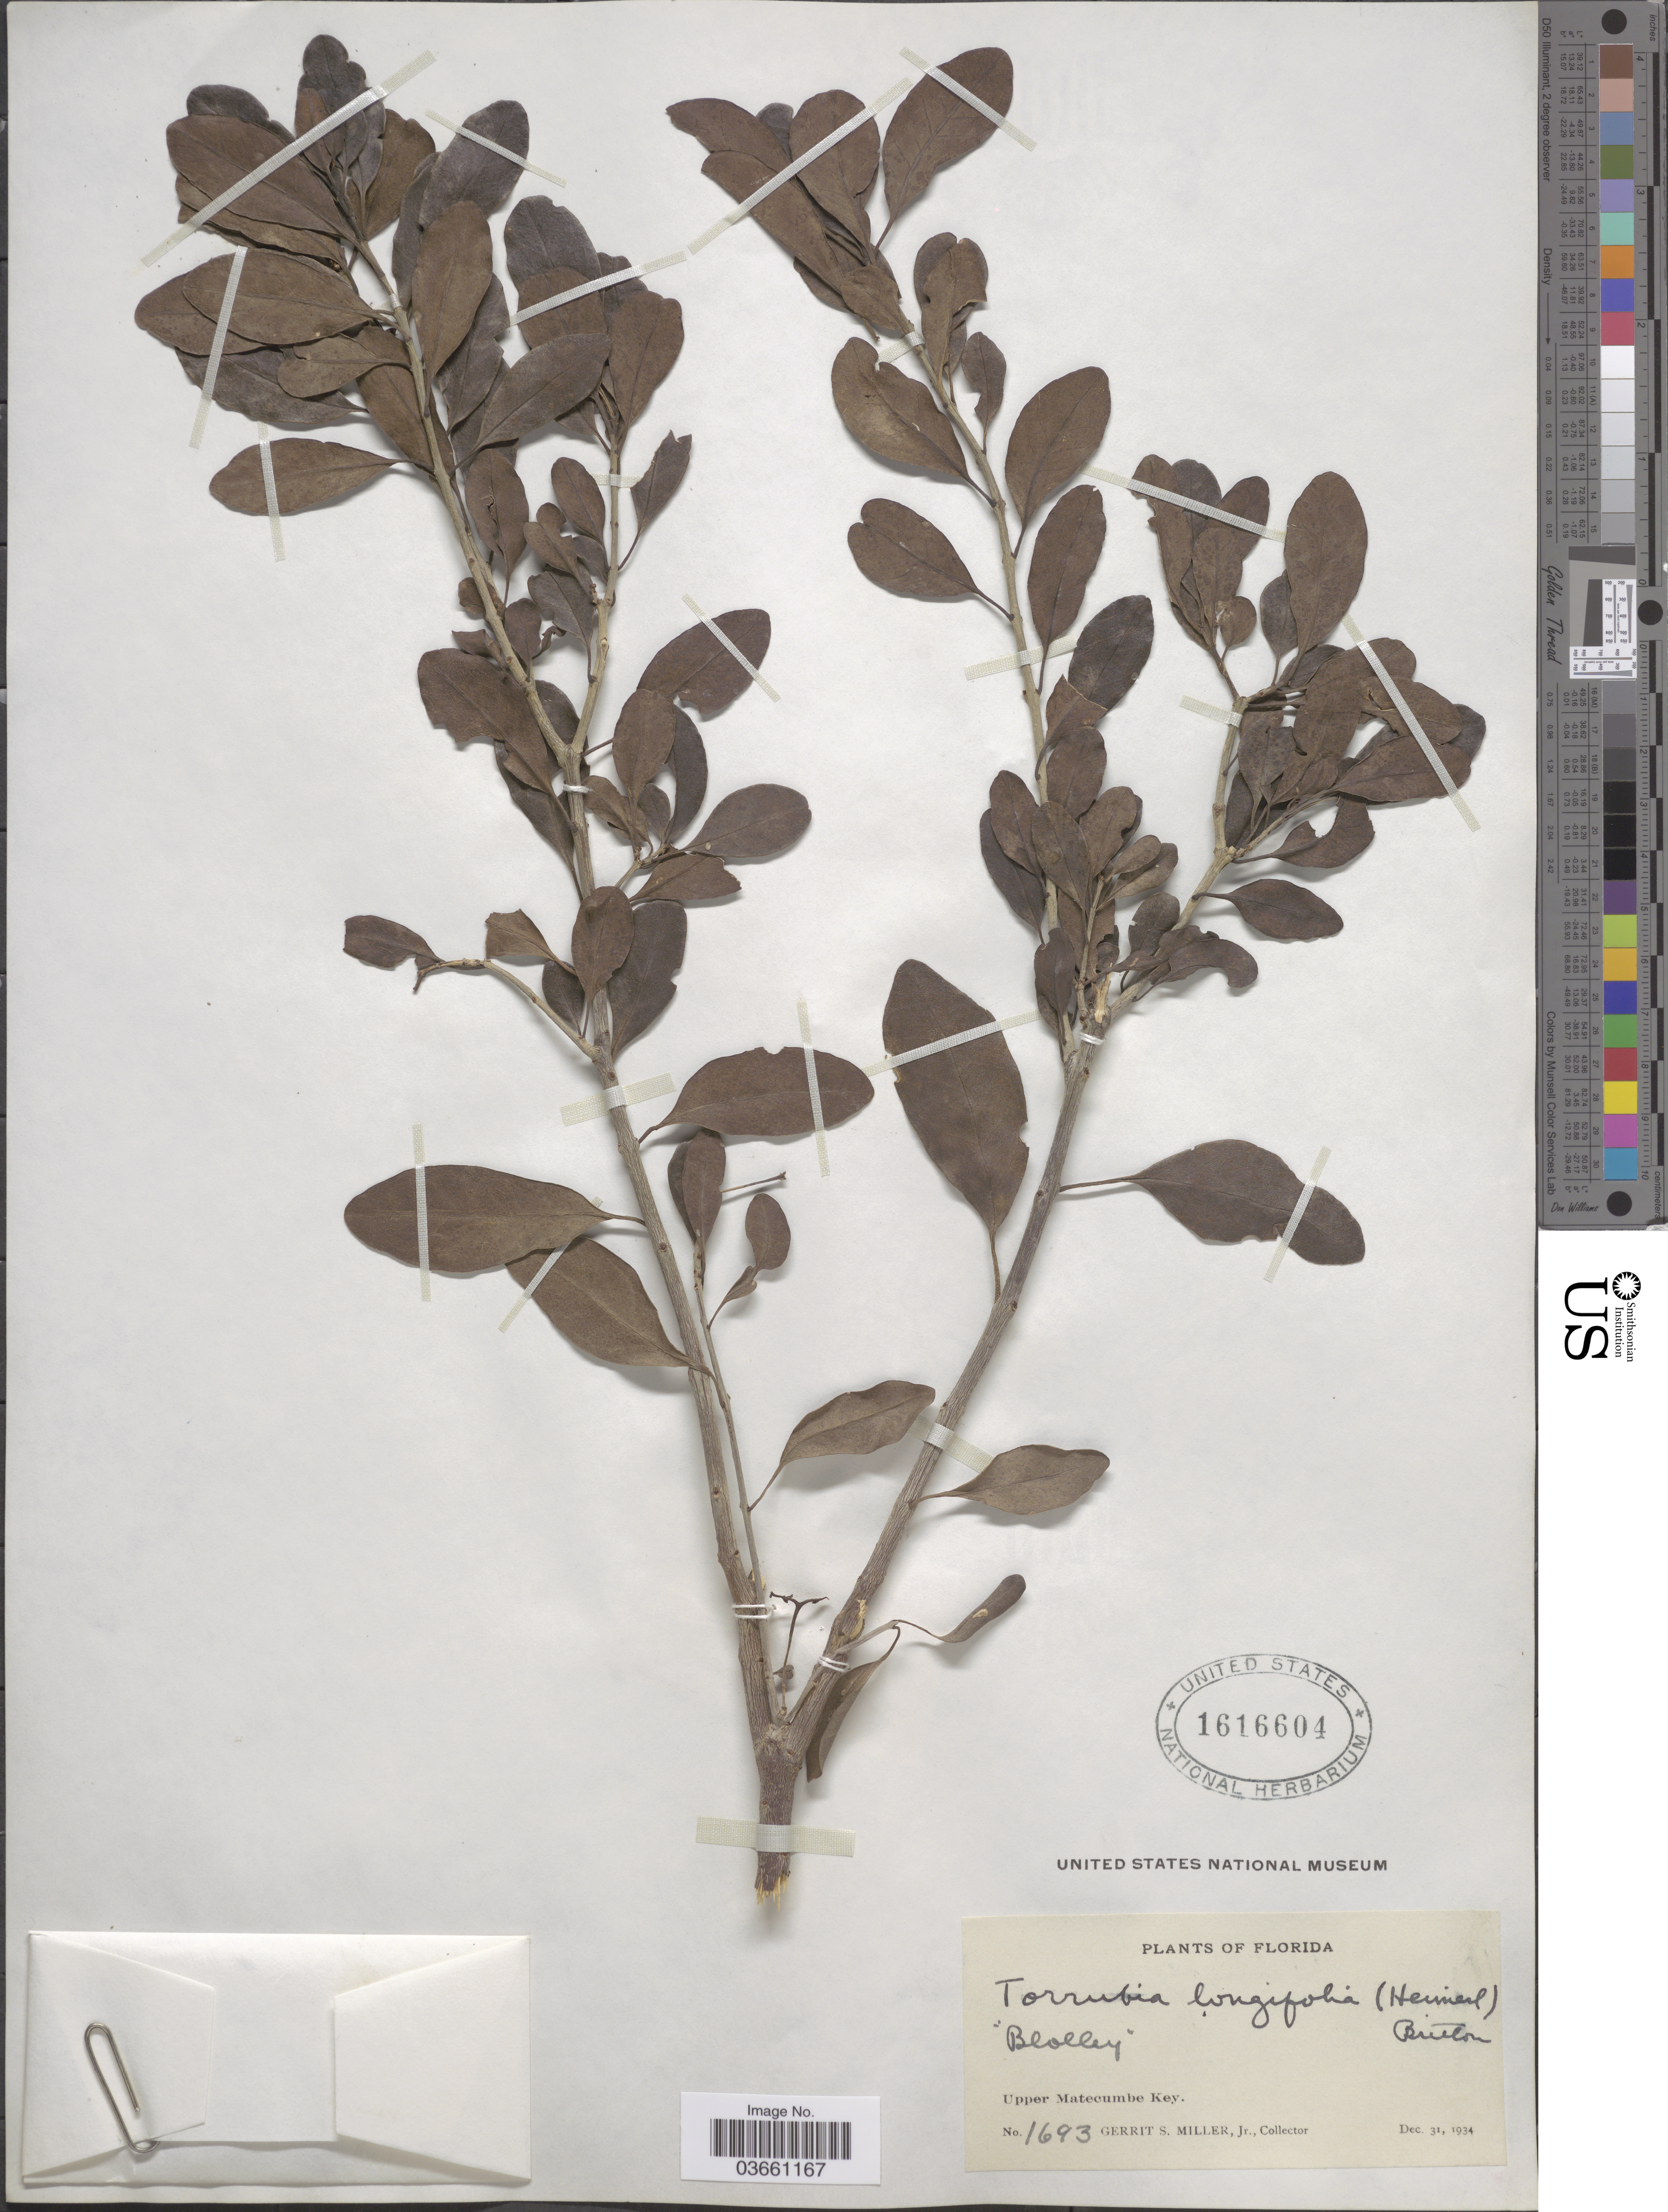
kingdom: Plantae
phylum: Tracheophyta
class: Magnoliopsida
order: Caryophyllales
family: Nyctaginaceae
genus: Guapira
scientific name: Guapira discolor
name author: (Spreng.) Little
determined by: Strong, Mark T., (BOT), Smithsonian Institution - National Museum of Natural History (UNITED STATES)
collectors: G. S. Miller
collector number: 1693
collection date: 1934-12-31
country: United States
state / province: Florida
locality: Upper Matecumbe Key.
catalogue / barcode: US 1616604